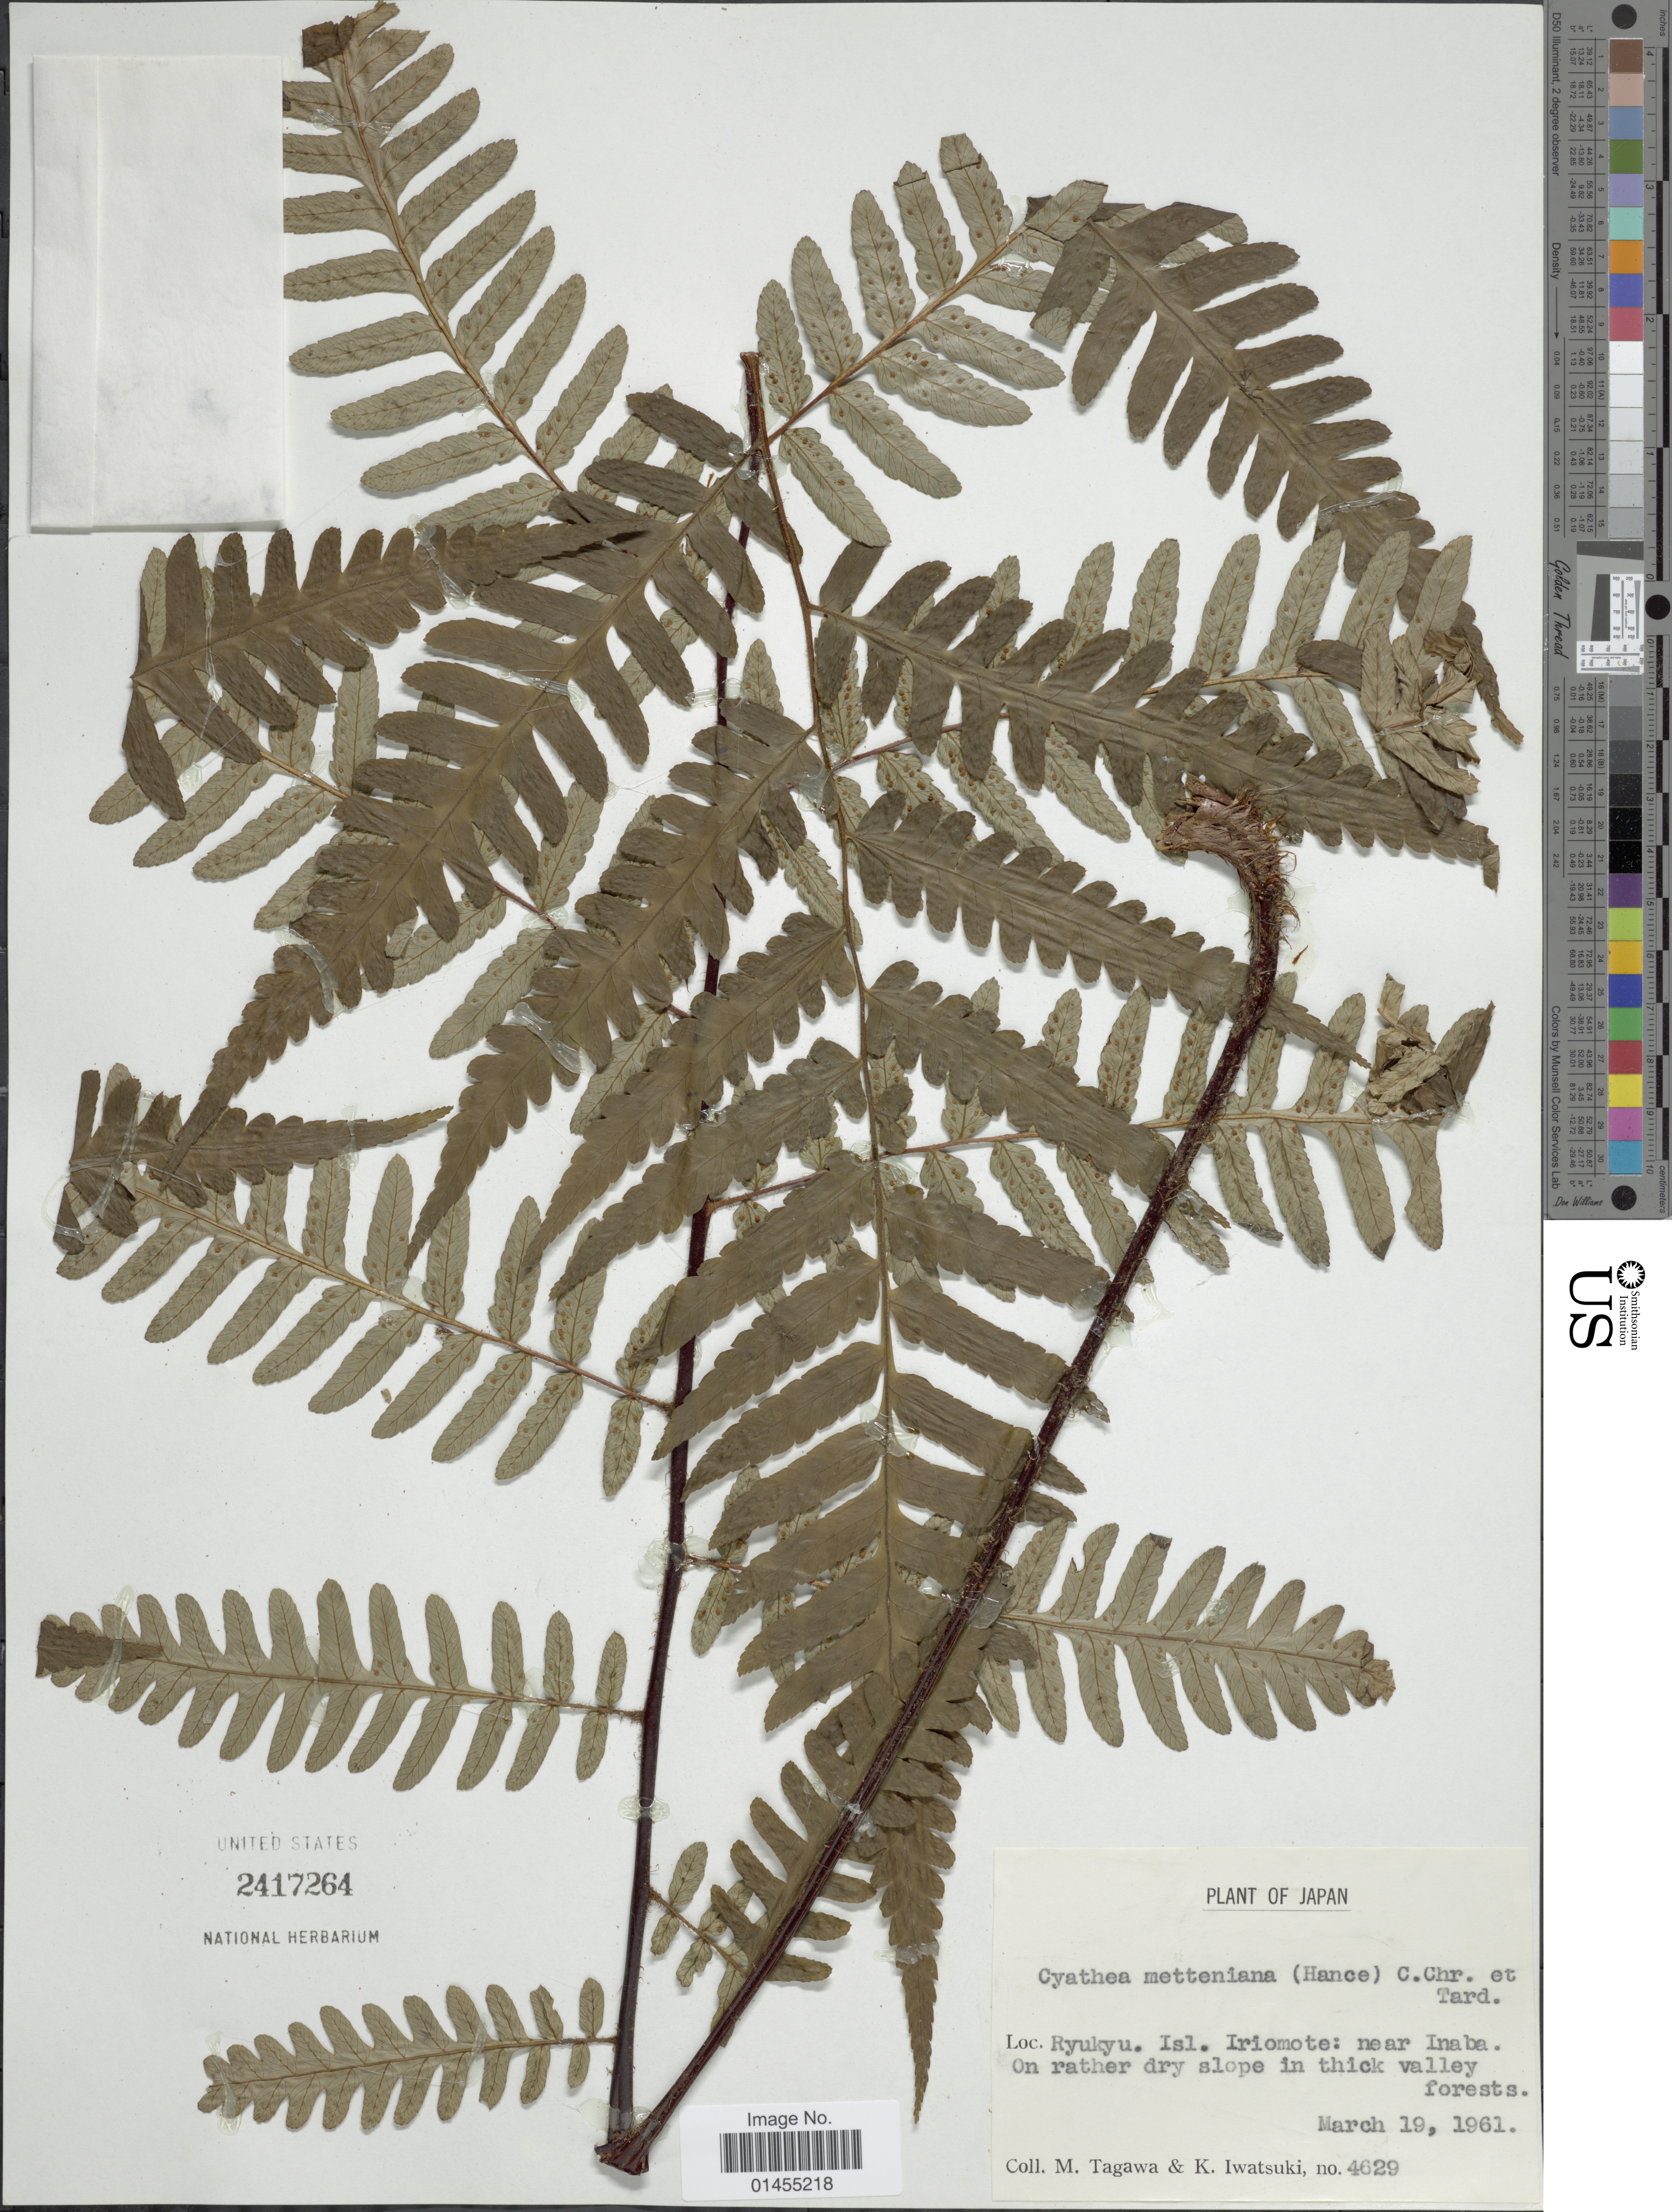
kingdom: Plantae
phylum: Tracheophyta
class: Polypodiopsida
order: Cyatheales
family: Cyatheaceae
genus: Alsophila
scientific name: Alsophila metteniana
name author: Hance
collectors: M. Tagawa & K. Iwatsuki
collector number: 4629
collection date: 1961-03-19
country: Japan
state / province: Okinawa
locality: Ryukyu. Isl. Iriomote: near Inaba. On rather dry slope in thick valley.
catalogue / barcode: US 2417264